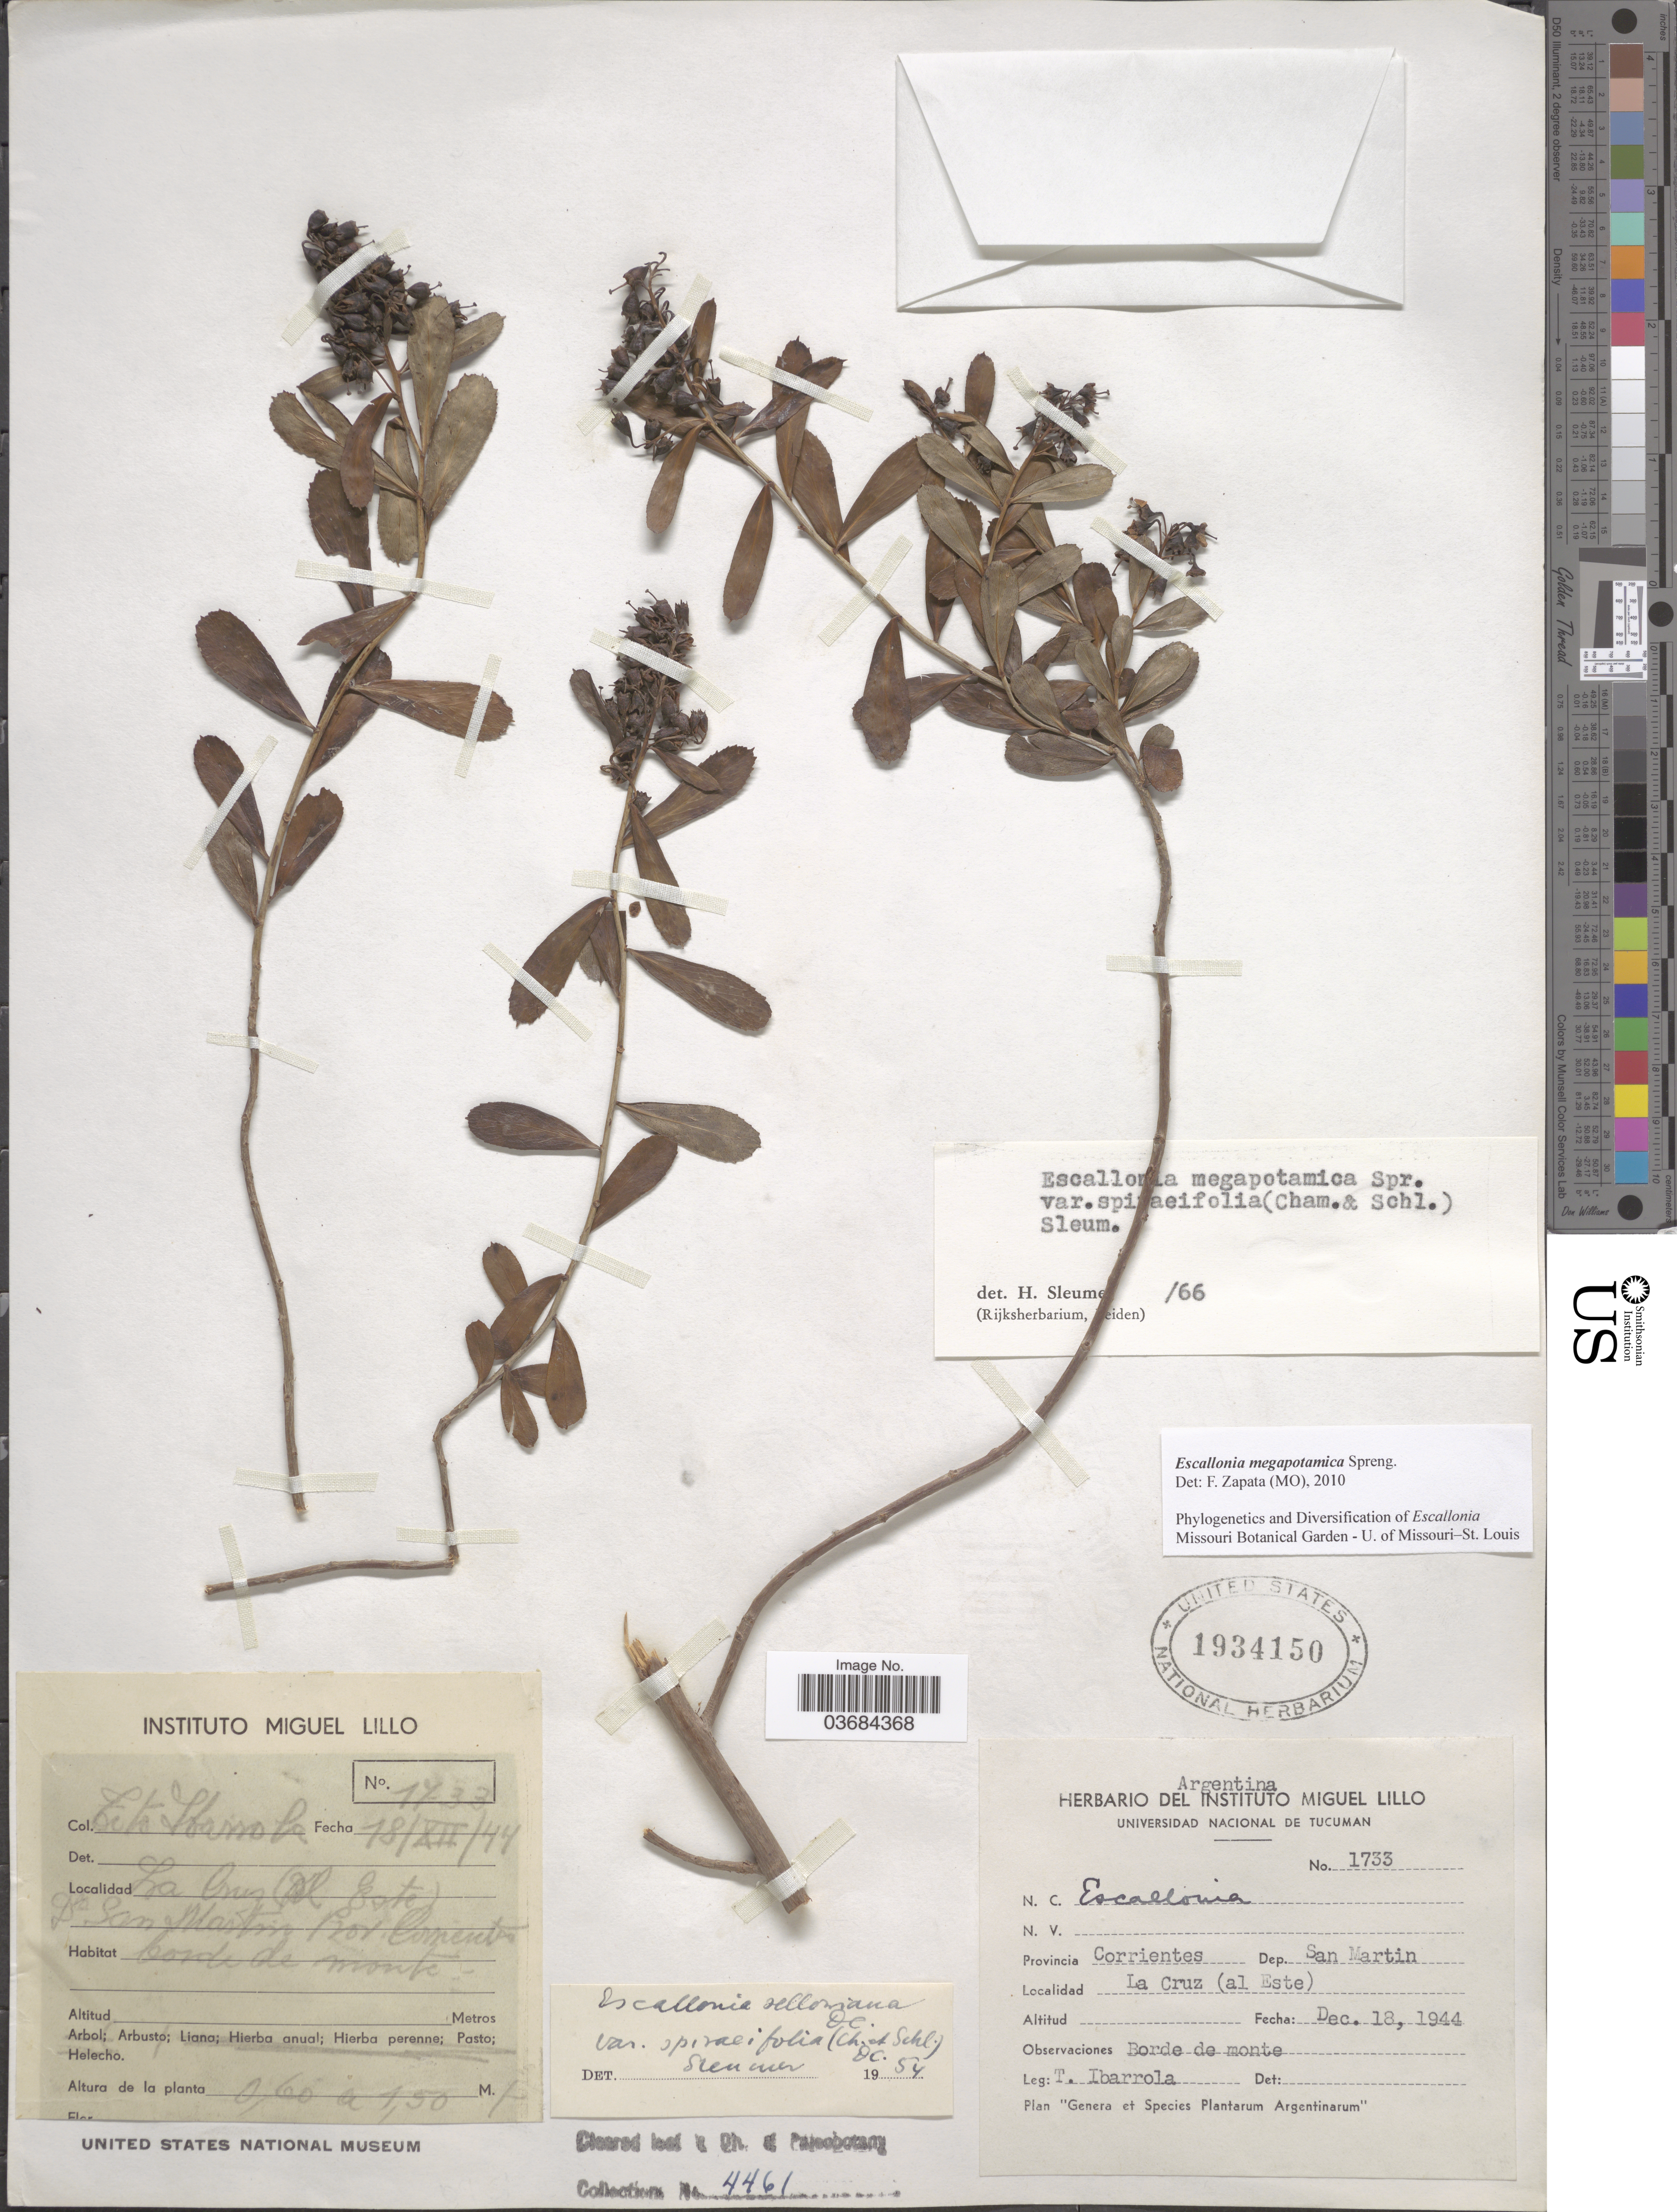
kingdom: Plantae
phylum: Tracheophyta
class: Magnoliopsida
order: Escalloniales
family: Escalloniaceae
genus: Escallonia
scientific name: Escallonia megapotamica var. megapotamica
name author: Spreng.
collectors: T. Ibarrola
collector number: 1733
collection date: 1944-12-18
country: Argentina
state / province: Corrientes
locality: Dep. San Martin. La Cruz (al Este).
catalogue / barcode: US 1934150